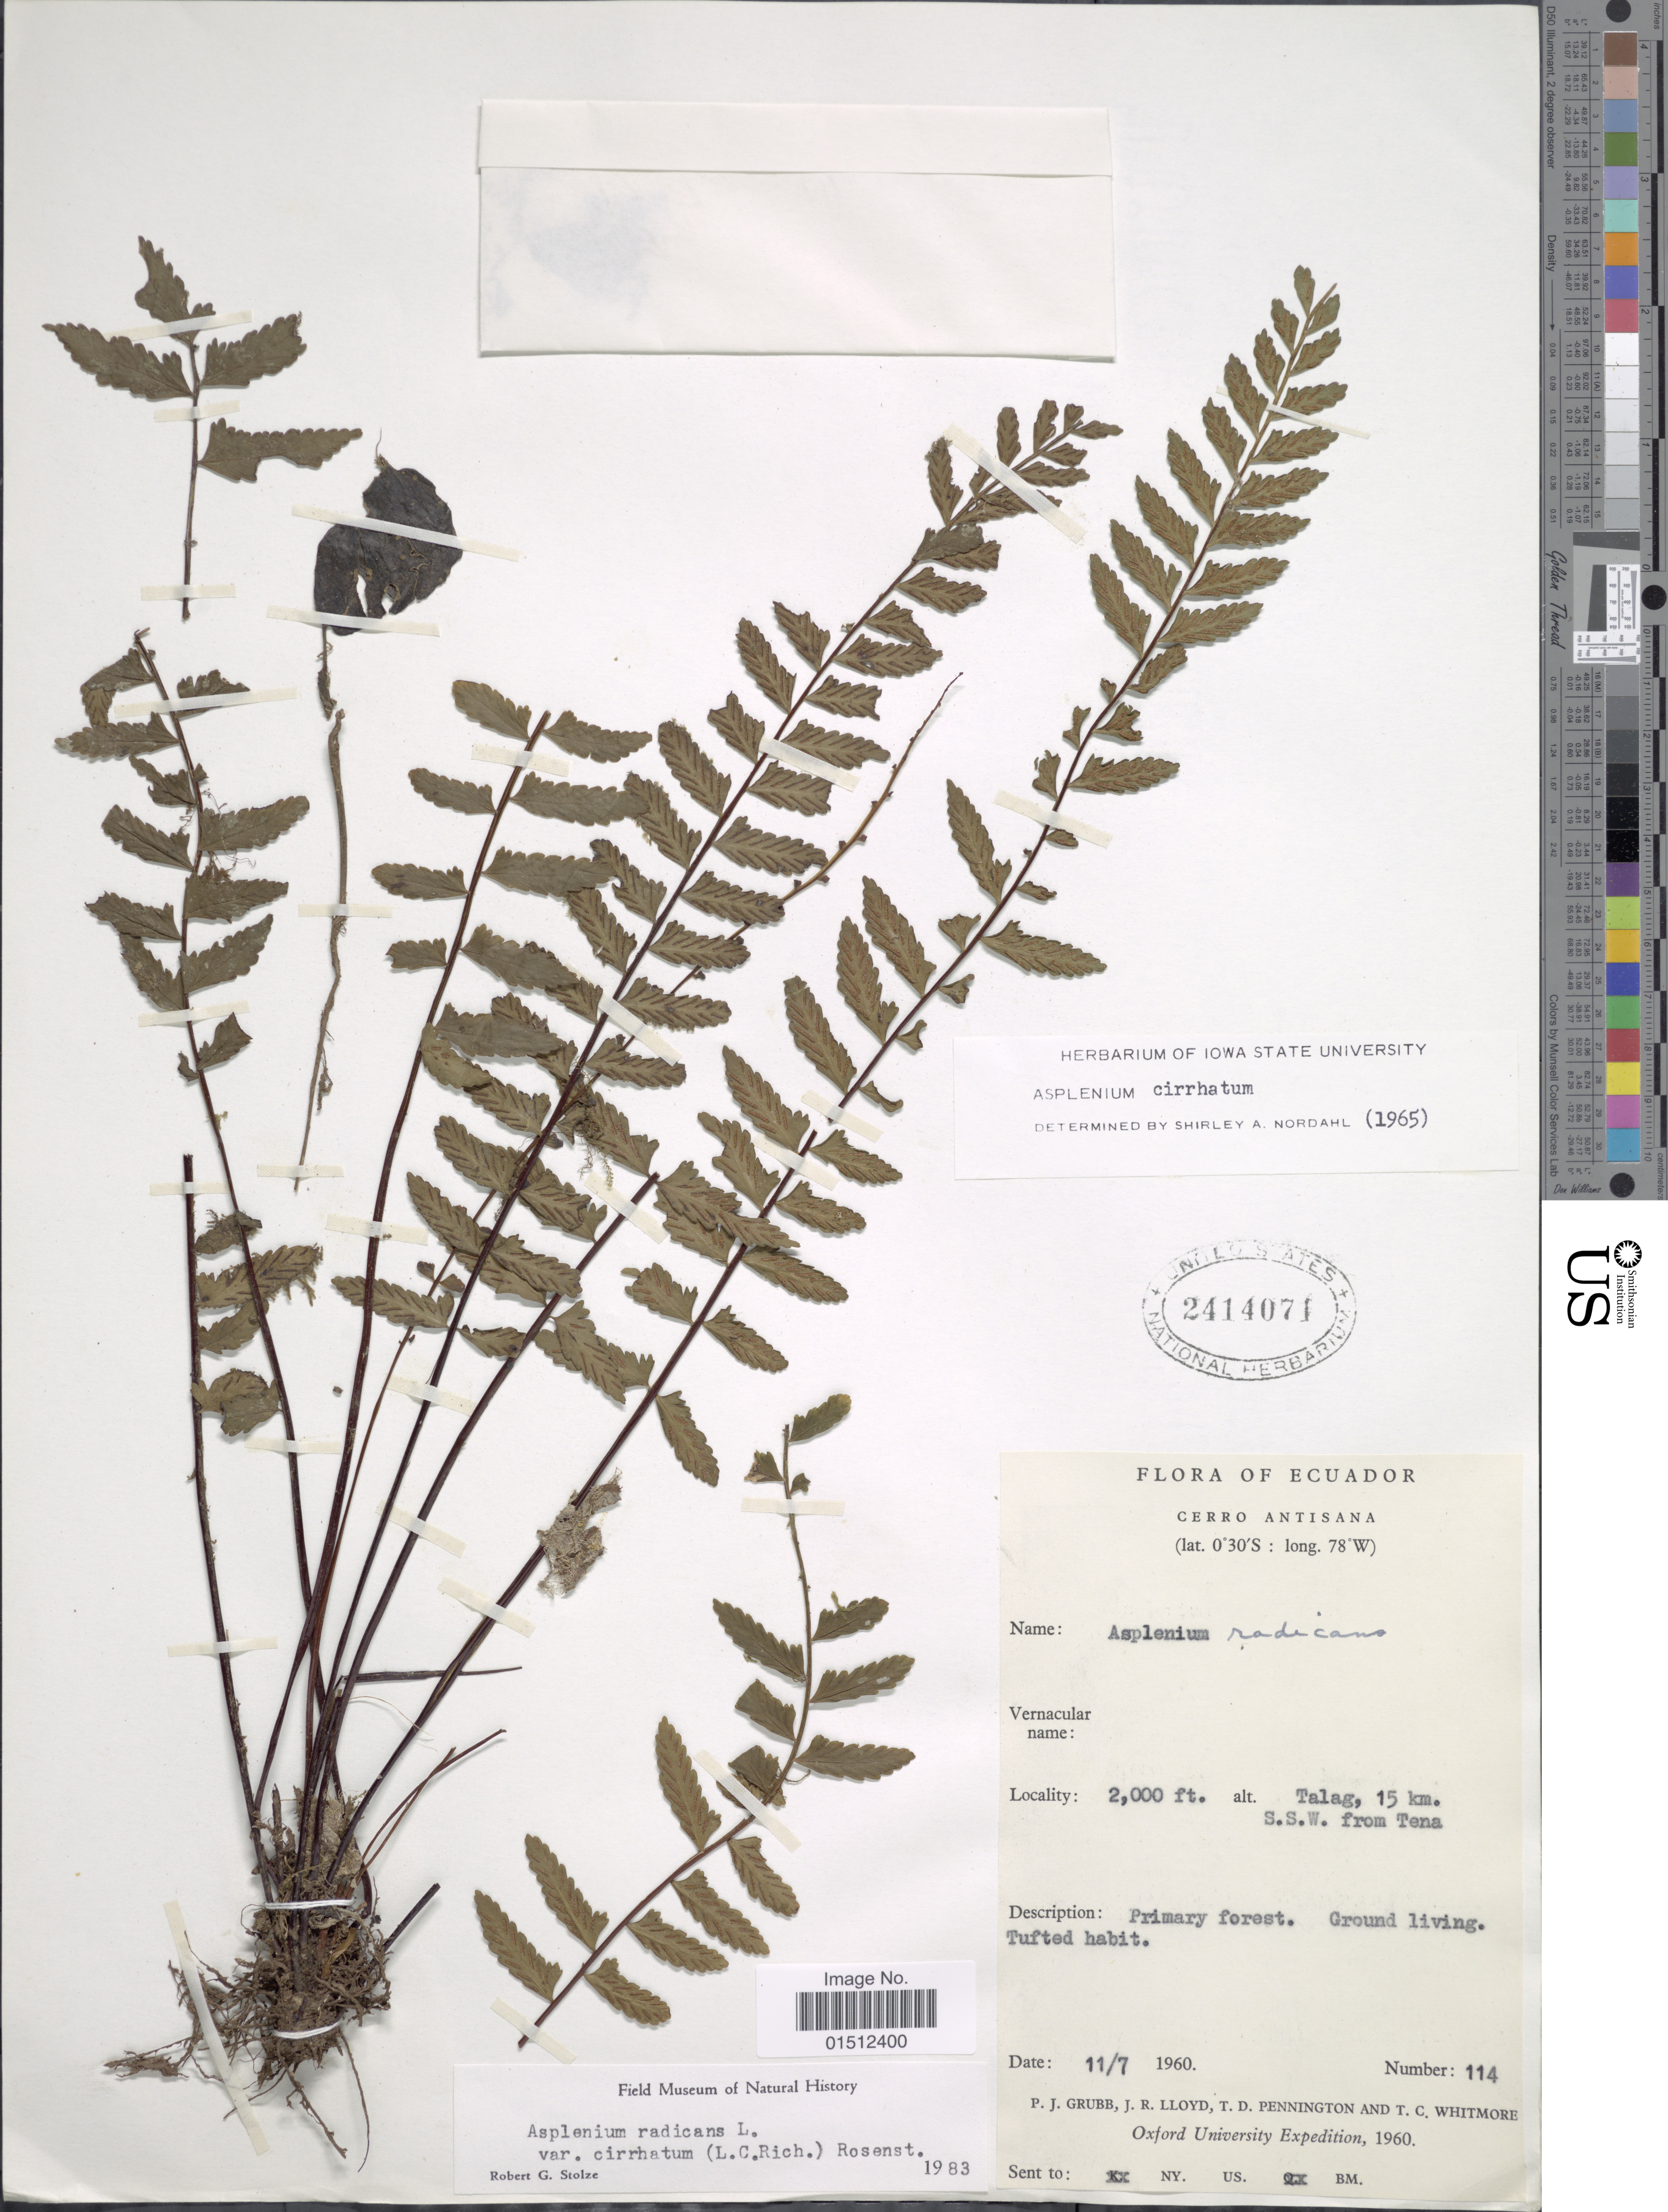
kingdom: Plantae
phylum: Tracheophyta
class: Polypodiopsida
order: Polypodiales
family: Aspleniaceae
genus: Asplenium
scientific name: Asplenium radicans var. cirrhatum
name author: (Rich. ex Willd.) Rosenst.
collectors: P. J. Grubb, J. R. Lloyd, T. D. Pennington & T. C. Whitmore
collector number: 114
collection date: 1960-07-11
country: Ecuador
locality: Ecuador, Cerro Antisana,, Talag, 15 km S.S.W. from Tena.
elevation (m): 610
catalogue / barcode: US 2414071